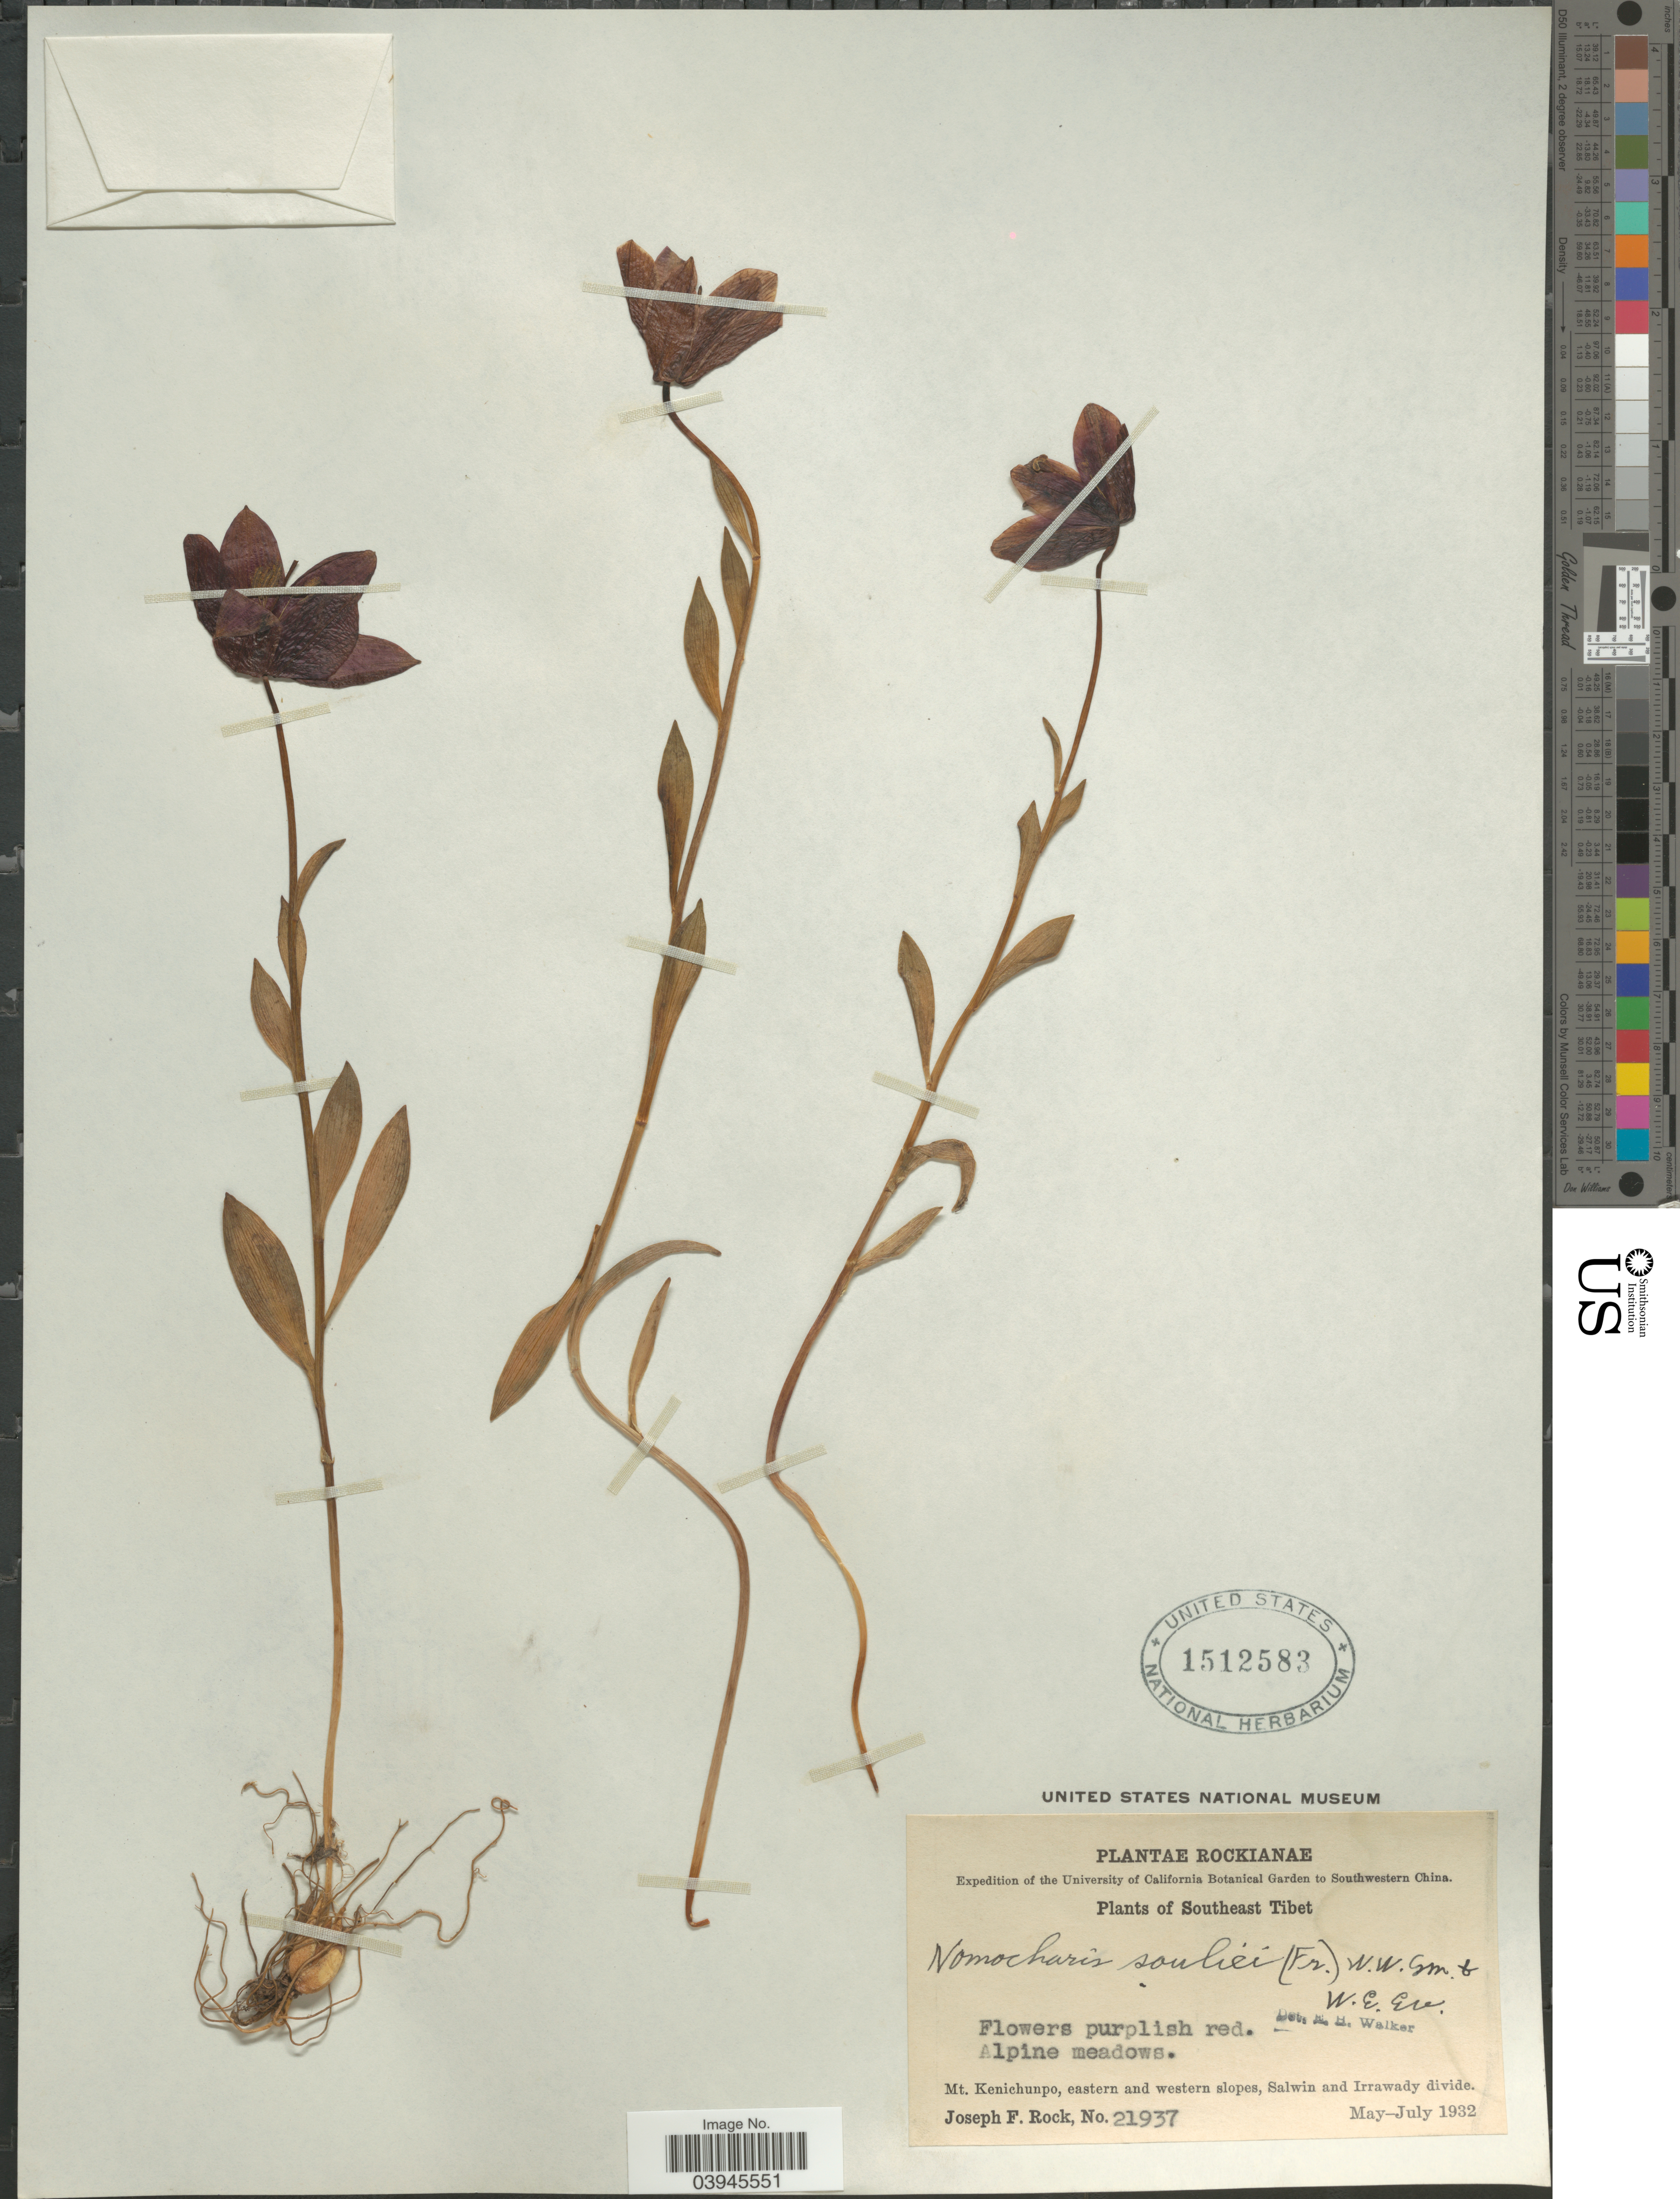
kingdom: Plantae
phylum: Tracheophyta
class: Liliopsida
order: Liliales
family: Liliaceae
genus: Lilium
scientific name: Lilium souliei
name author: (Franch.) Sealy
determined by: Strong, Mark T., (BOT), Smithsonian Institution - National Museum of Natural History (UNITED STATES)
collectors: J. F. Rock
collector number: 21937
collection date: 1932-05/1932-07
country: China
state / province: Xizang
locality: Southwestern China. Southeast Tibet. Alpine meadows. Mt. Kenichunpo, eastern and western slopes, Salwin and Irrawady divide.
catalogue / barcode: US 1512583